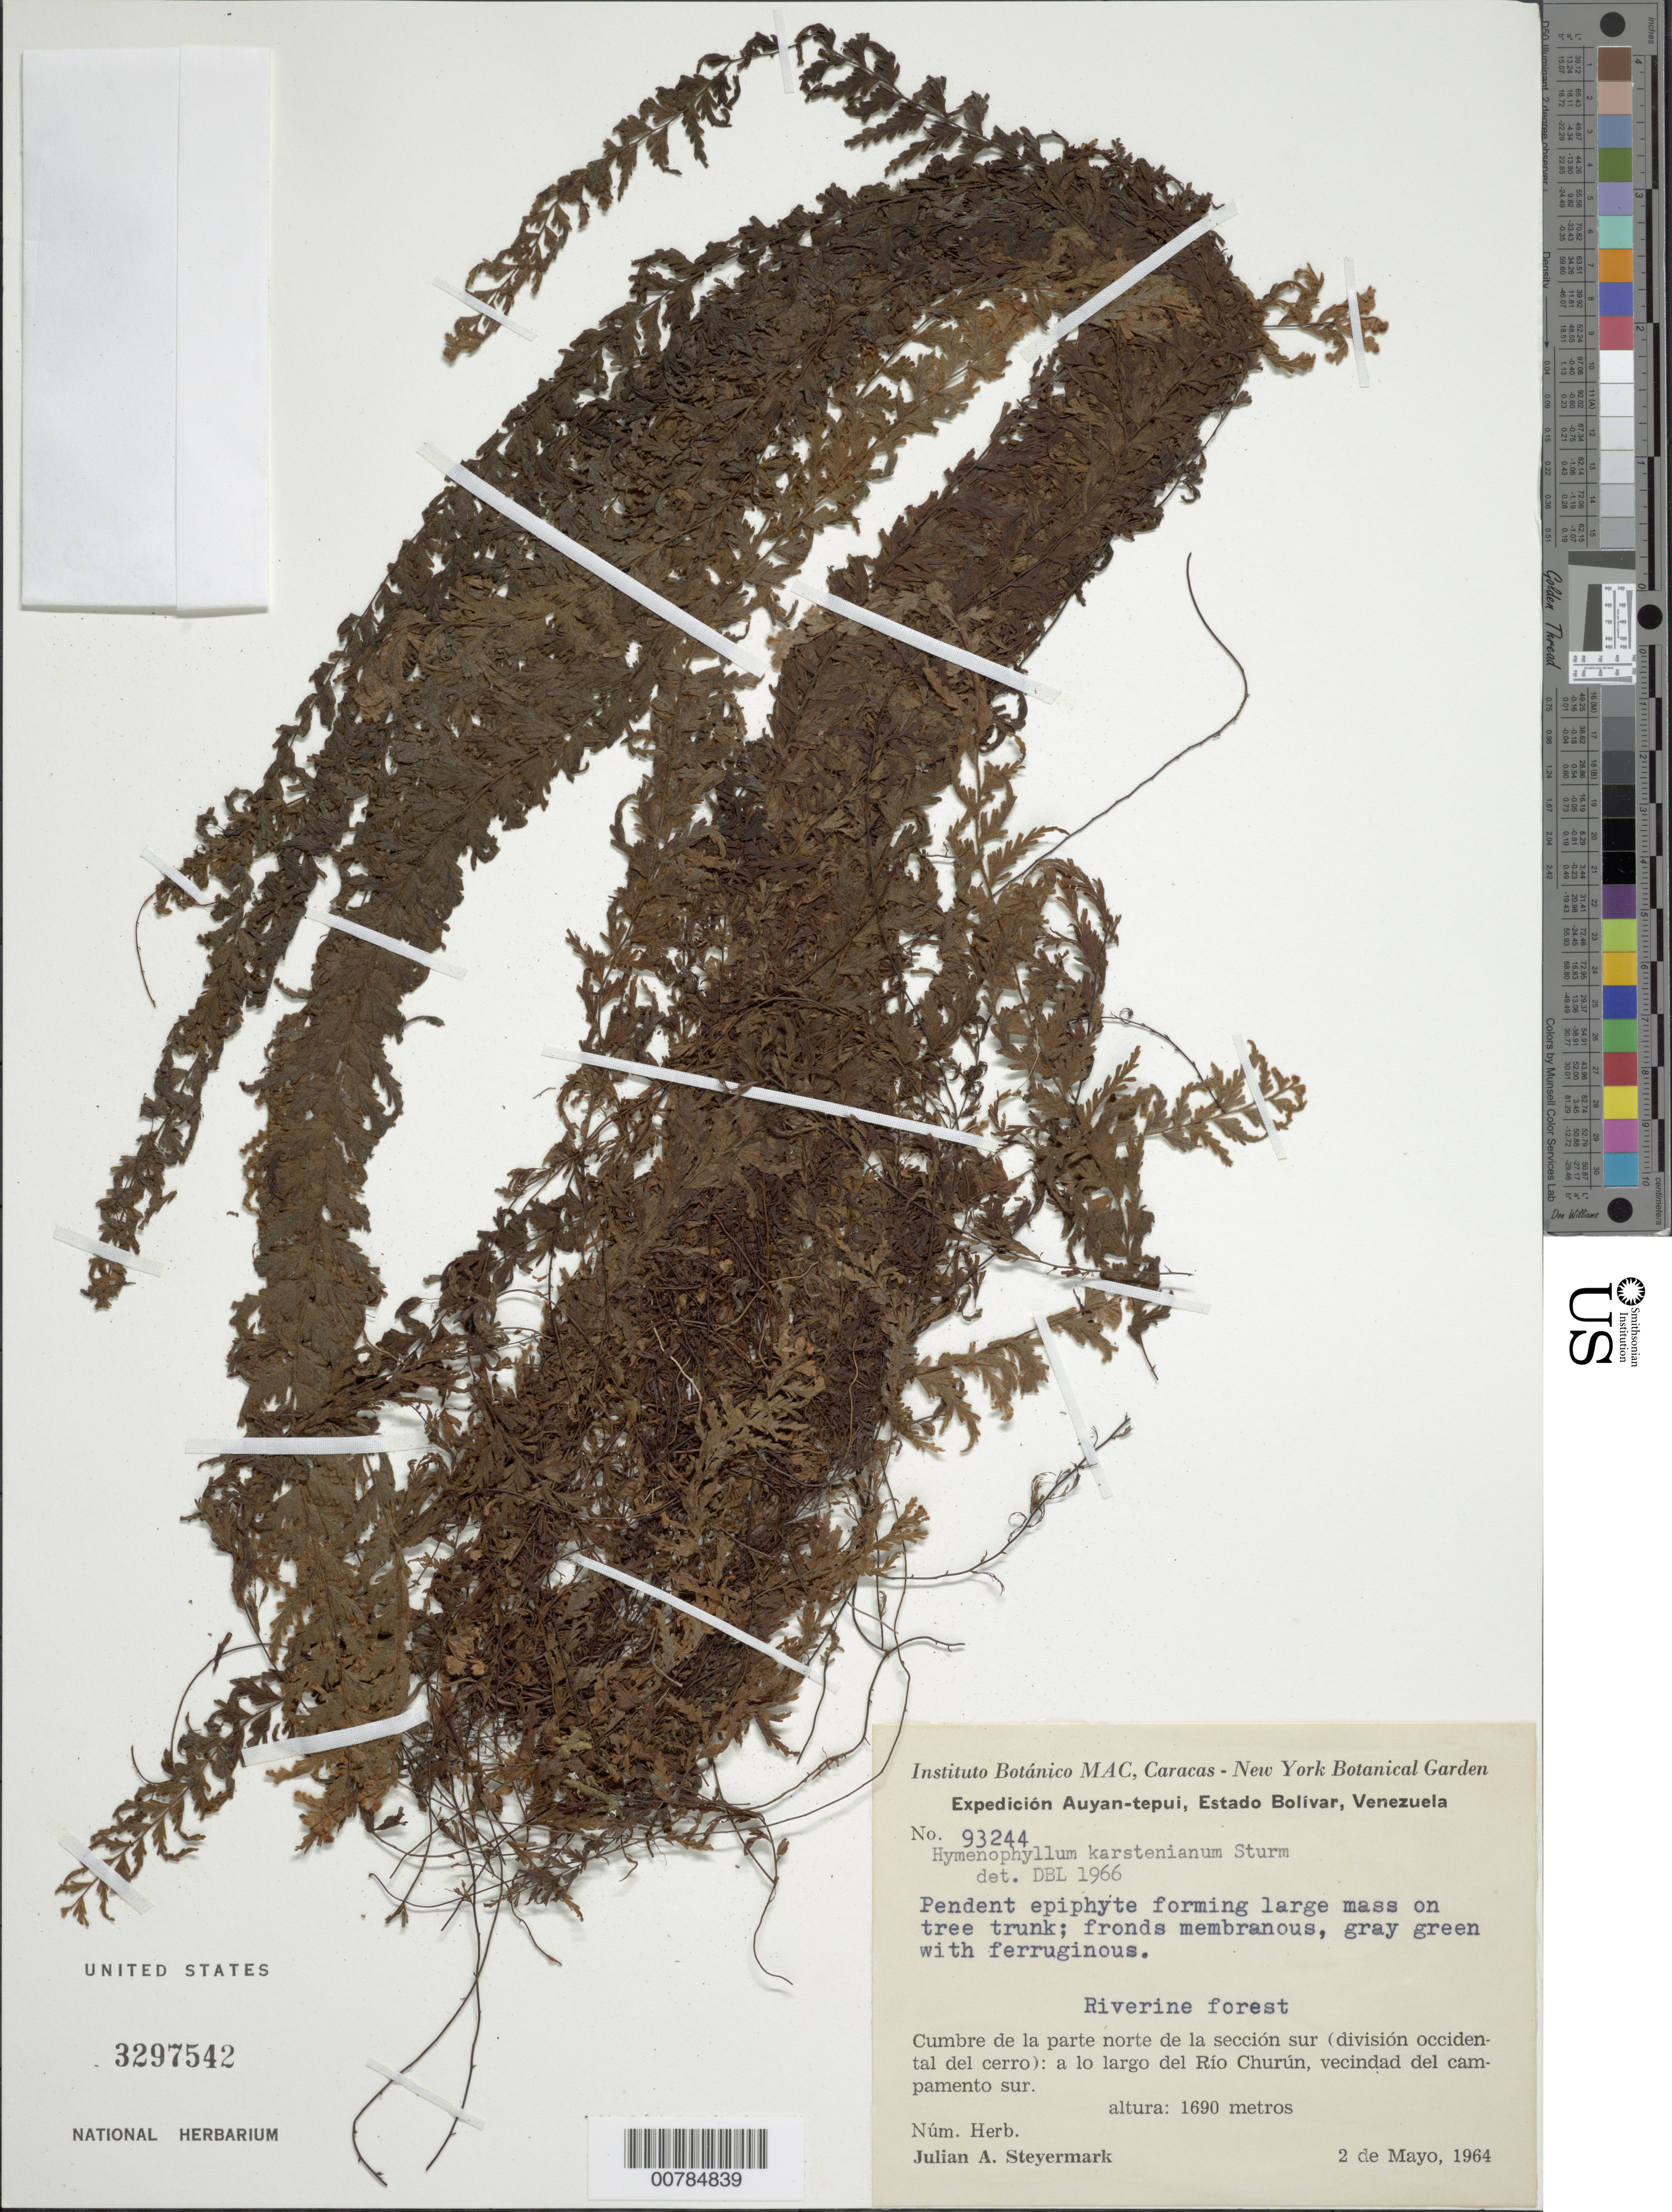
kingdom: Plantae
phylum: Tracheophyta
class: Polypodiopsida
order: Hymenophyllales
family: Hymenophyllaceae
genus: Hymenophyllum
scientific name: Hymenophyllum karstenianum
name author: J.W. Sturm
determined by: Lellinger, David B., (BOT), Smithsonian Institution - National Museum of Natural History (UNITED STATES)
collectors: J. Steyermark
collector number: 93244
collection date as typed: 2-May-64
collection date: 1964-05-02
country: Venezuela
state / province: Bolívar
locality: Auyan-tepuí, Río Churún, a lo largo del Río Churún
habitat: Riverine forest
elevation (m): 1690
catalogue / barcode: US 3297542